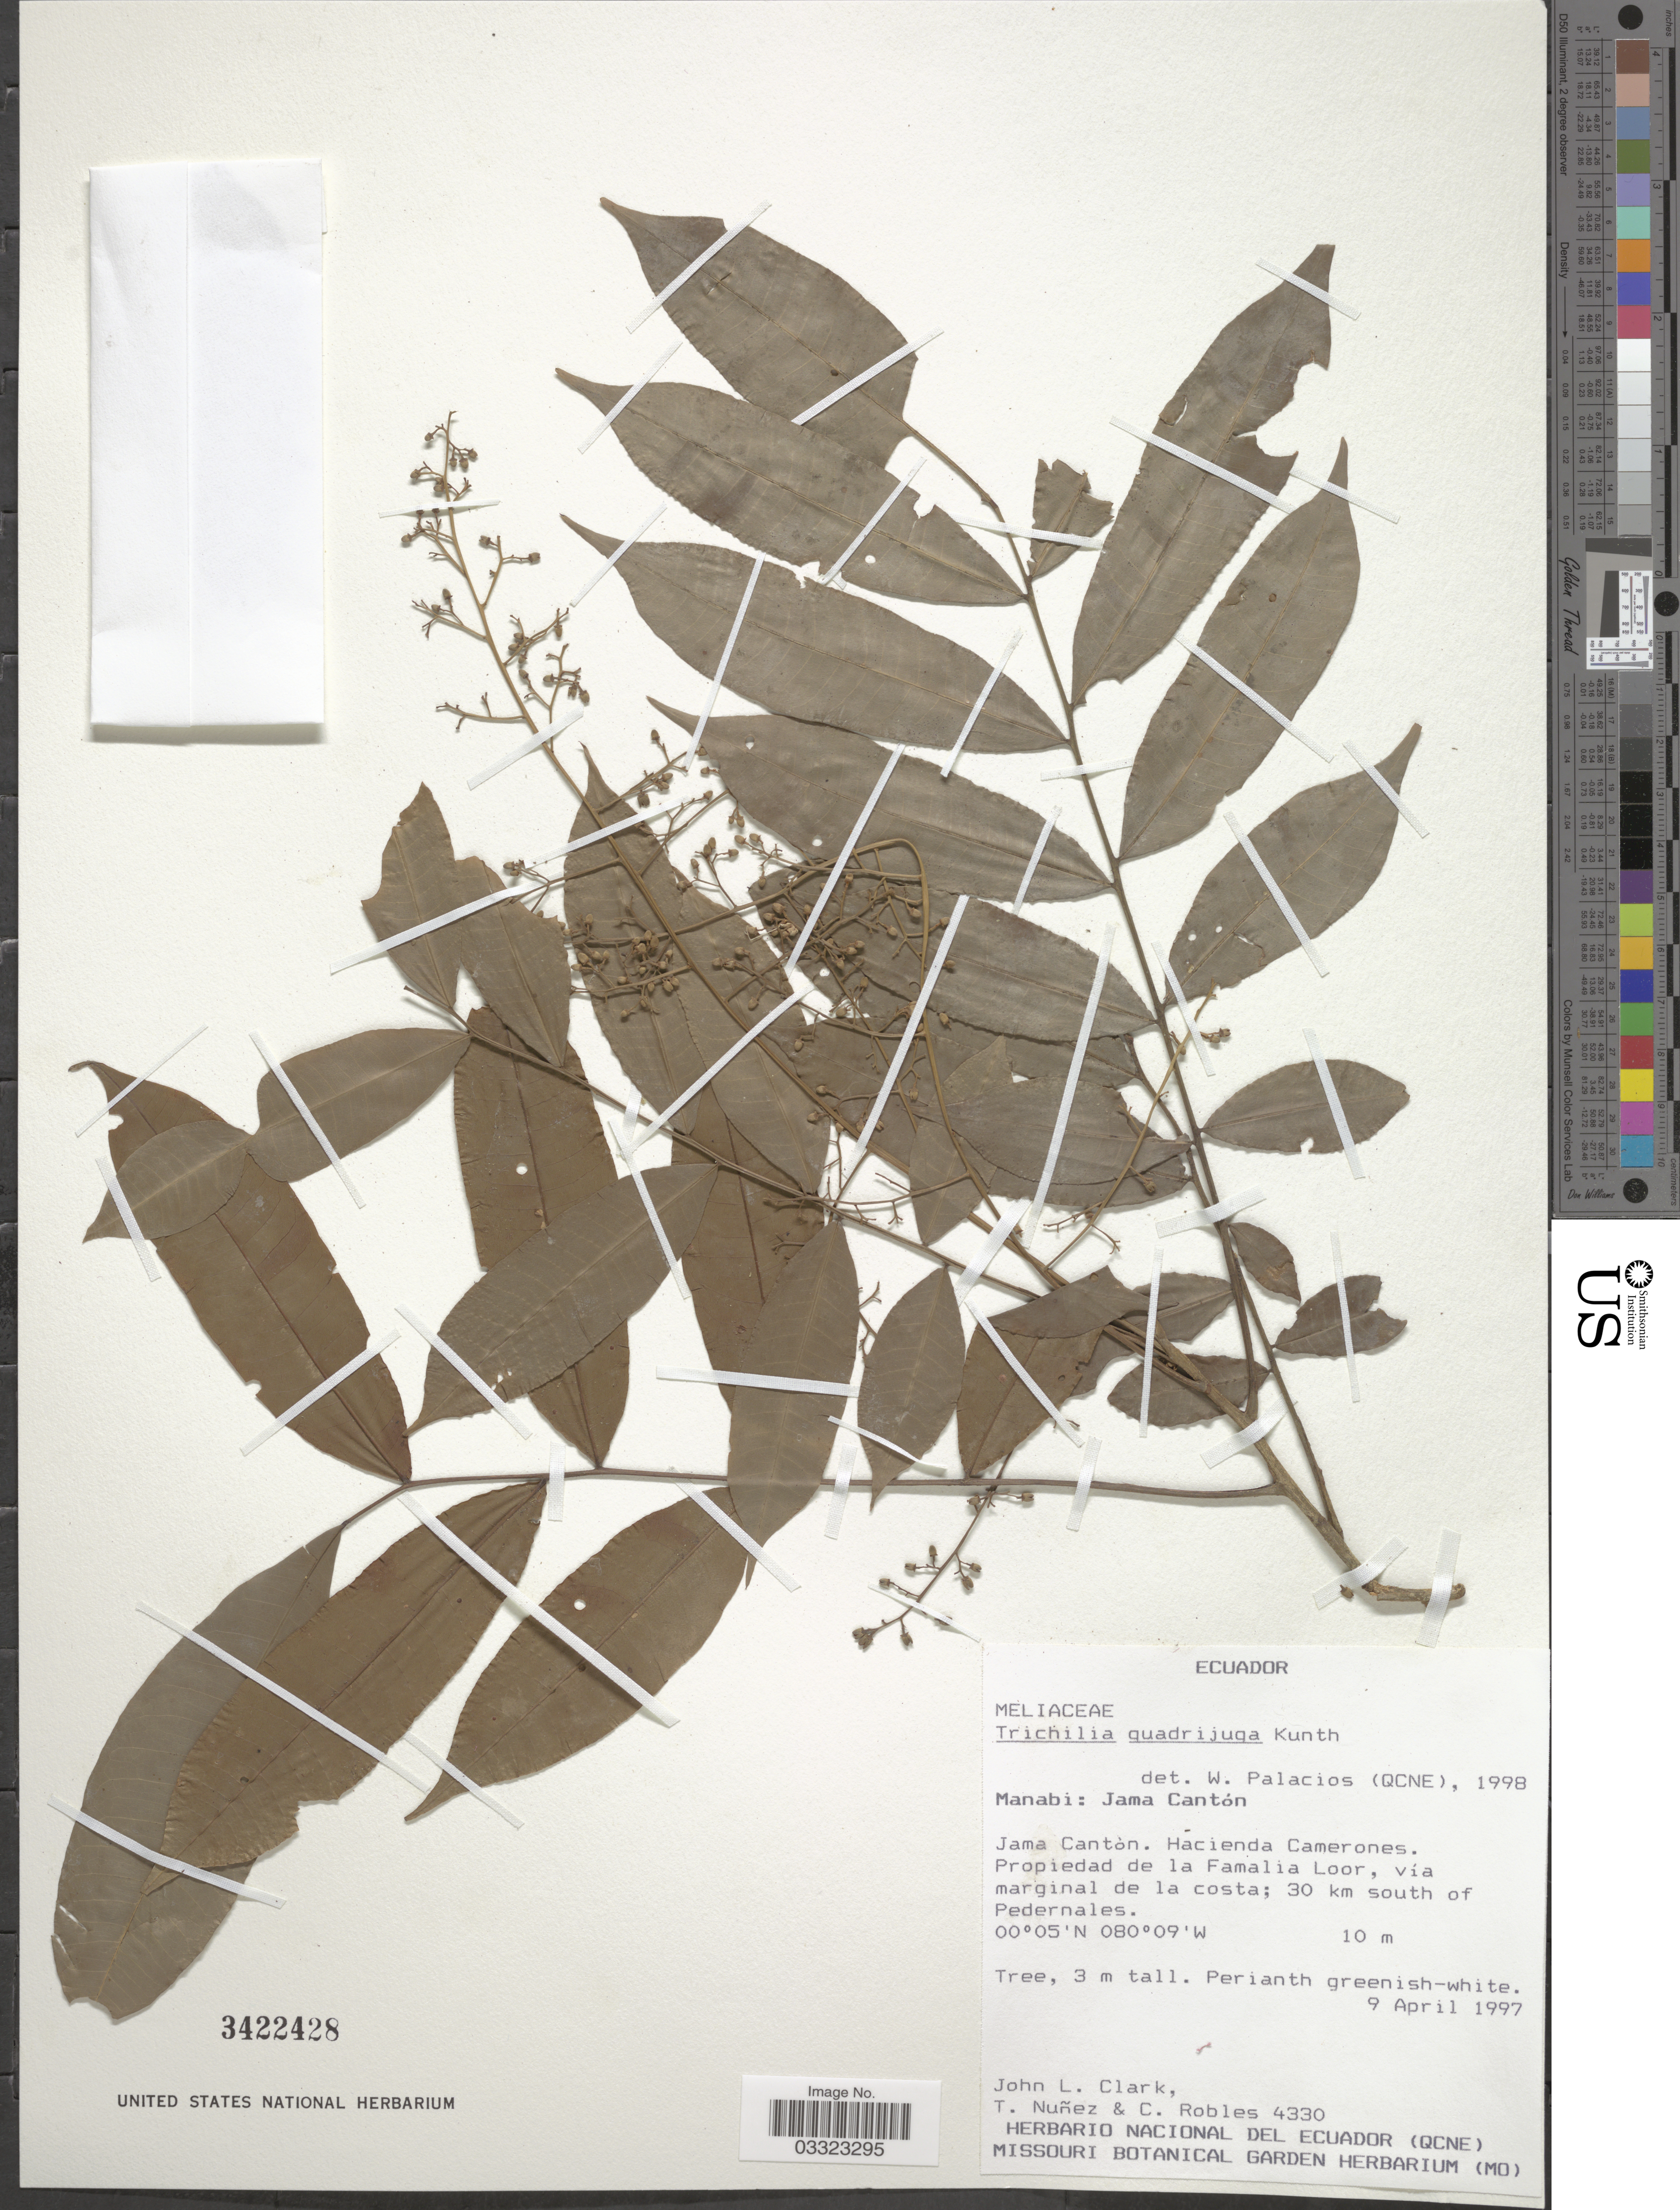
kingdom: Plantae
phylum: Tracheophyta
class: Magnoliopsida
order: Sapindales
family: Meliaceae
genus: Trichilia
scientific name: Trichilia quadrijuga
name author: Kunth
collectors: J. L. Clark, T. Núñez & C. Robles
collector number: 4330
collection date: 1997-04-09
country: Ecuador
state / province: Manabí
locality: Jama Cantón. Jama Cantòn. Hacienda Camerones. Propiedad de la Famalia Loor, vía marginel de la costa; 30 km south of Pedernales.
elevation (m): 10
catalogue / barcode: US 3422428